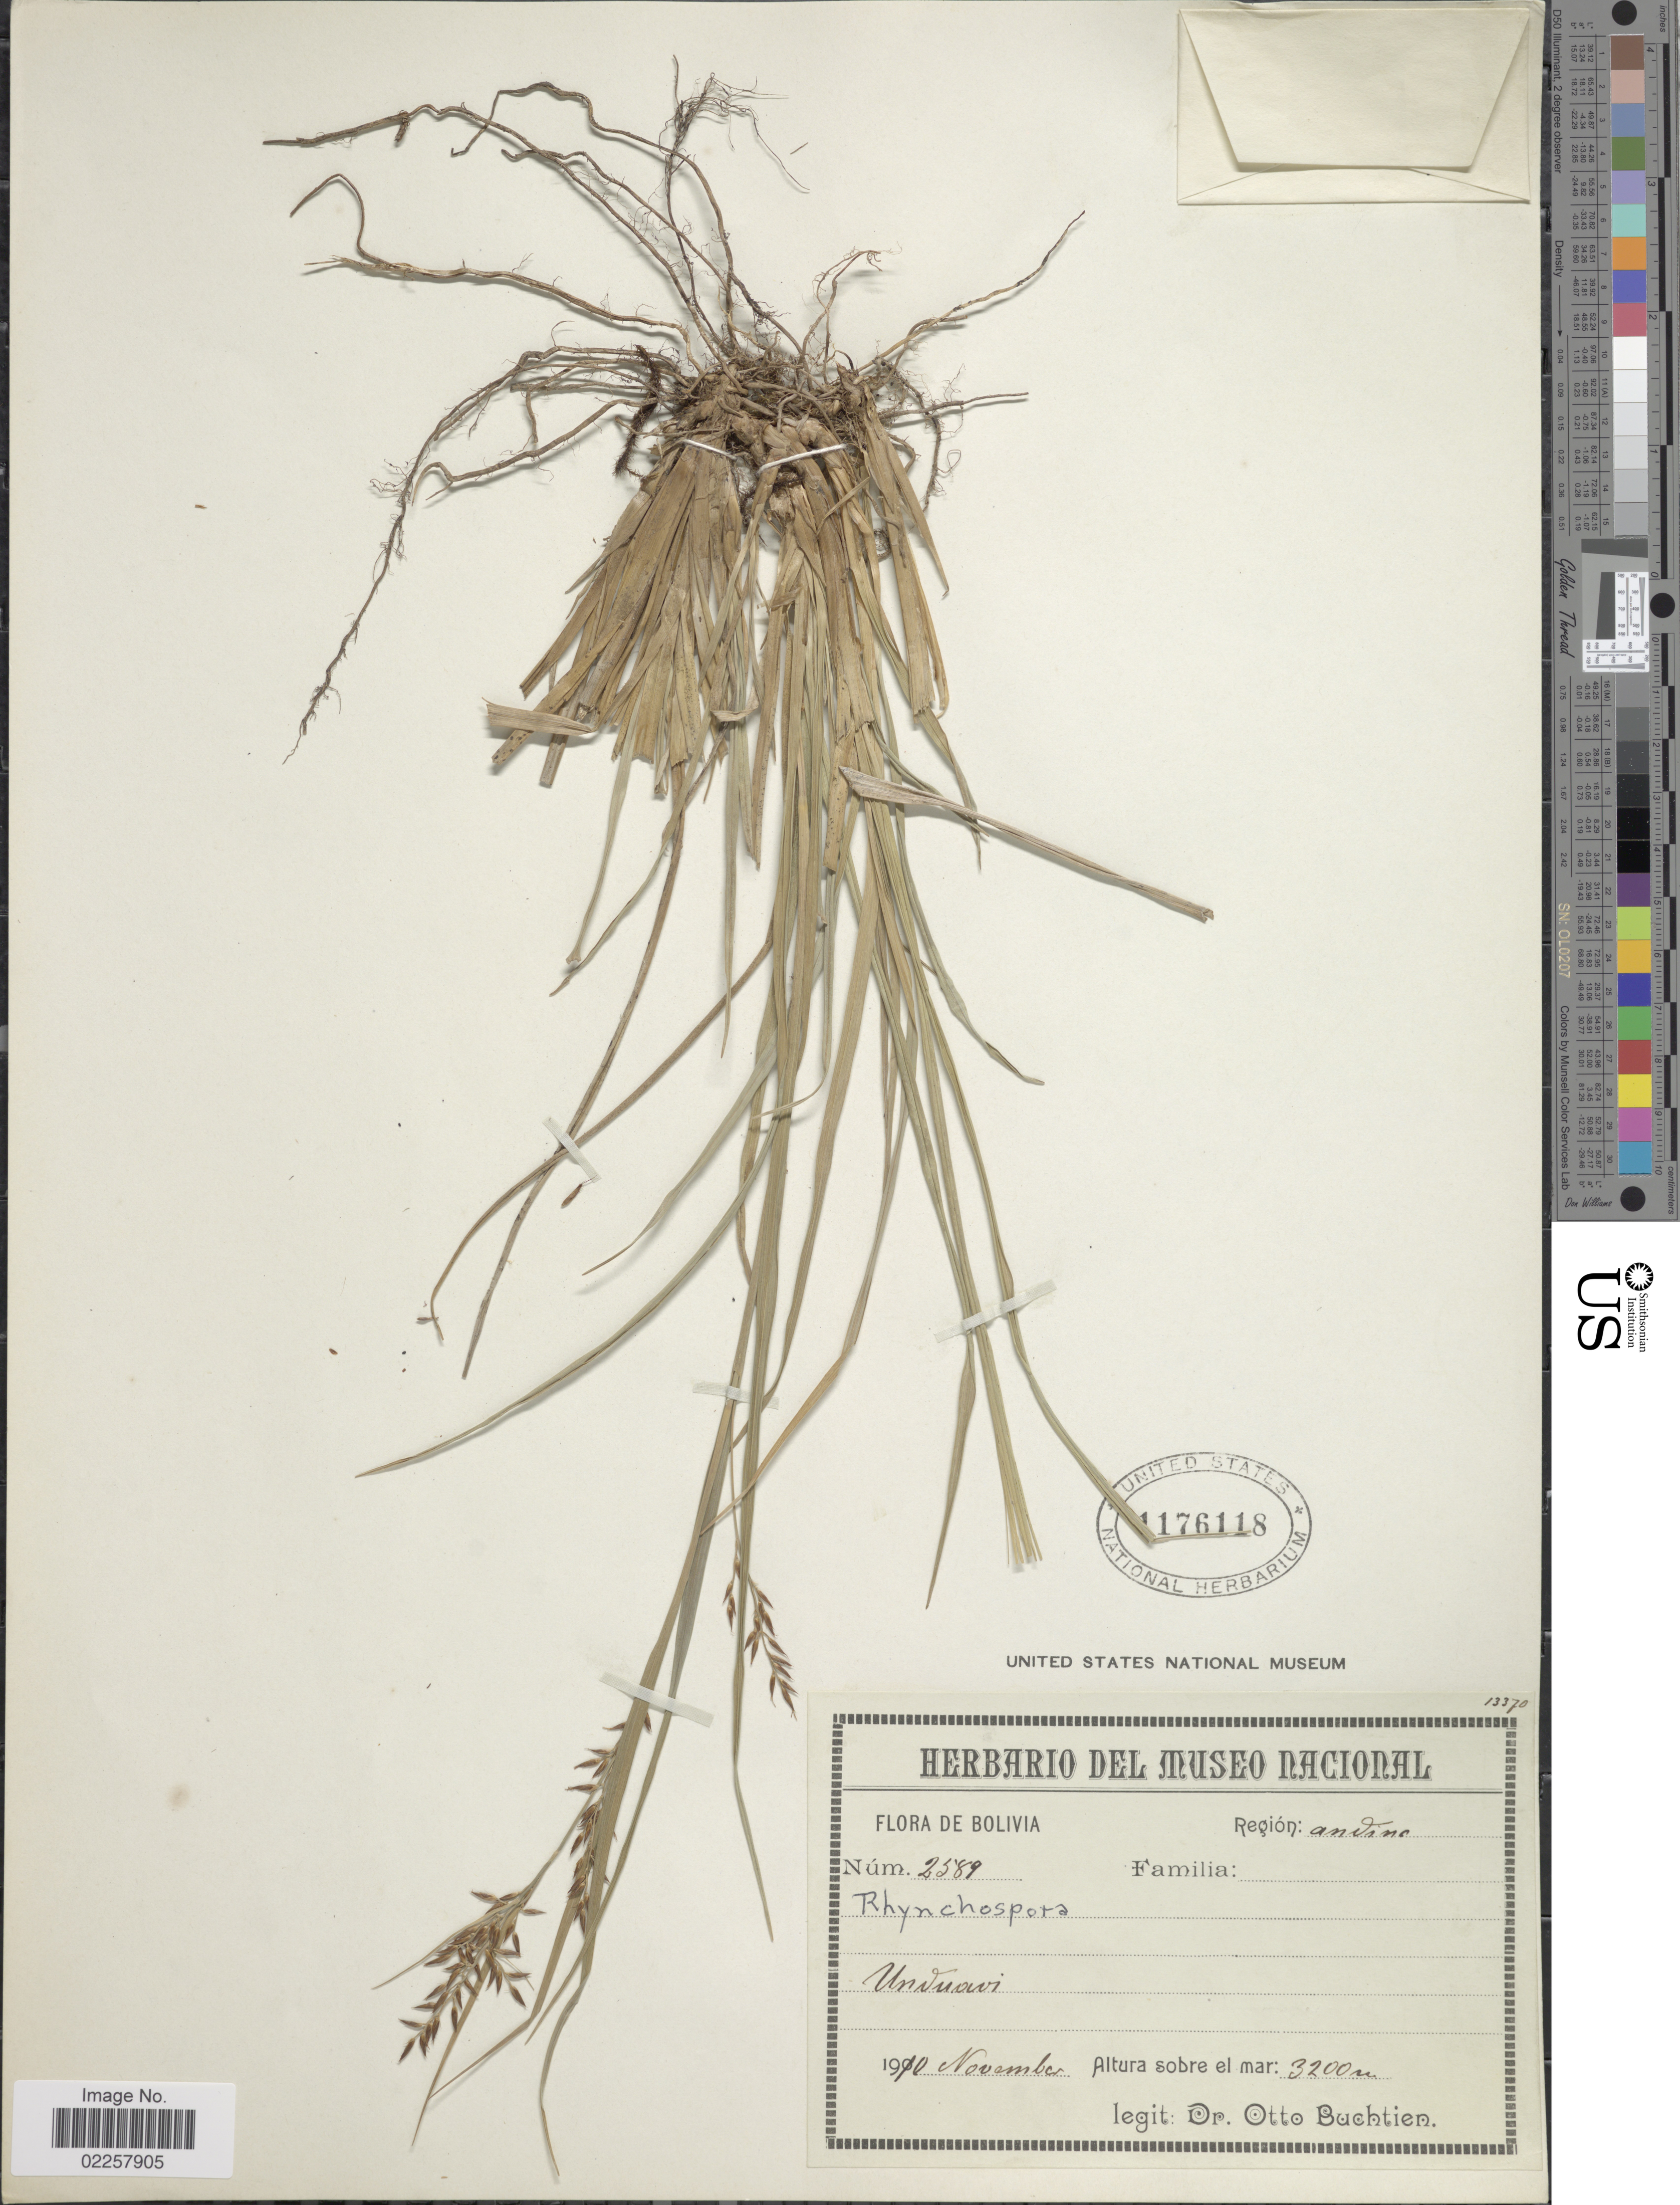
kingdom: Plantae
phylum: Tracheophyta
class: Liliopsida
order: Poales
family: Cyperaceae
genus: Rhynchospora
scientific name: Rhynchospora sp.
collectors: O. Buchtien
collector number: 2589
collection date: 1910-11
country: Bolivia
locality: Unduavi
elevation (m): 3200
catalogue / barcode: US 1176118